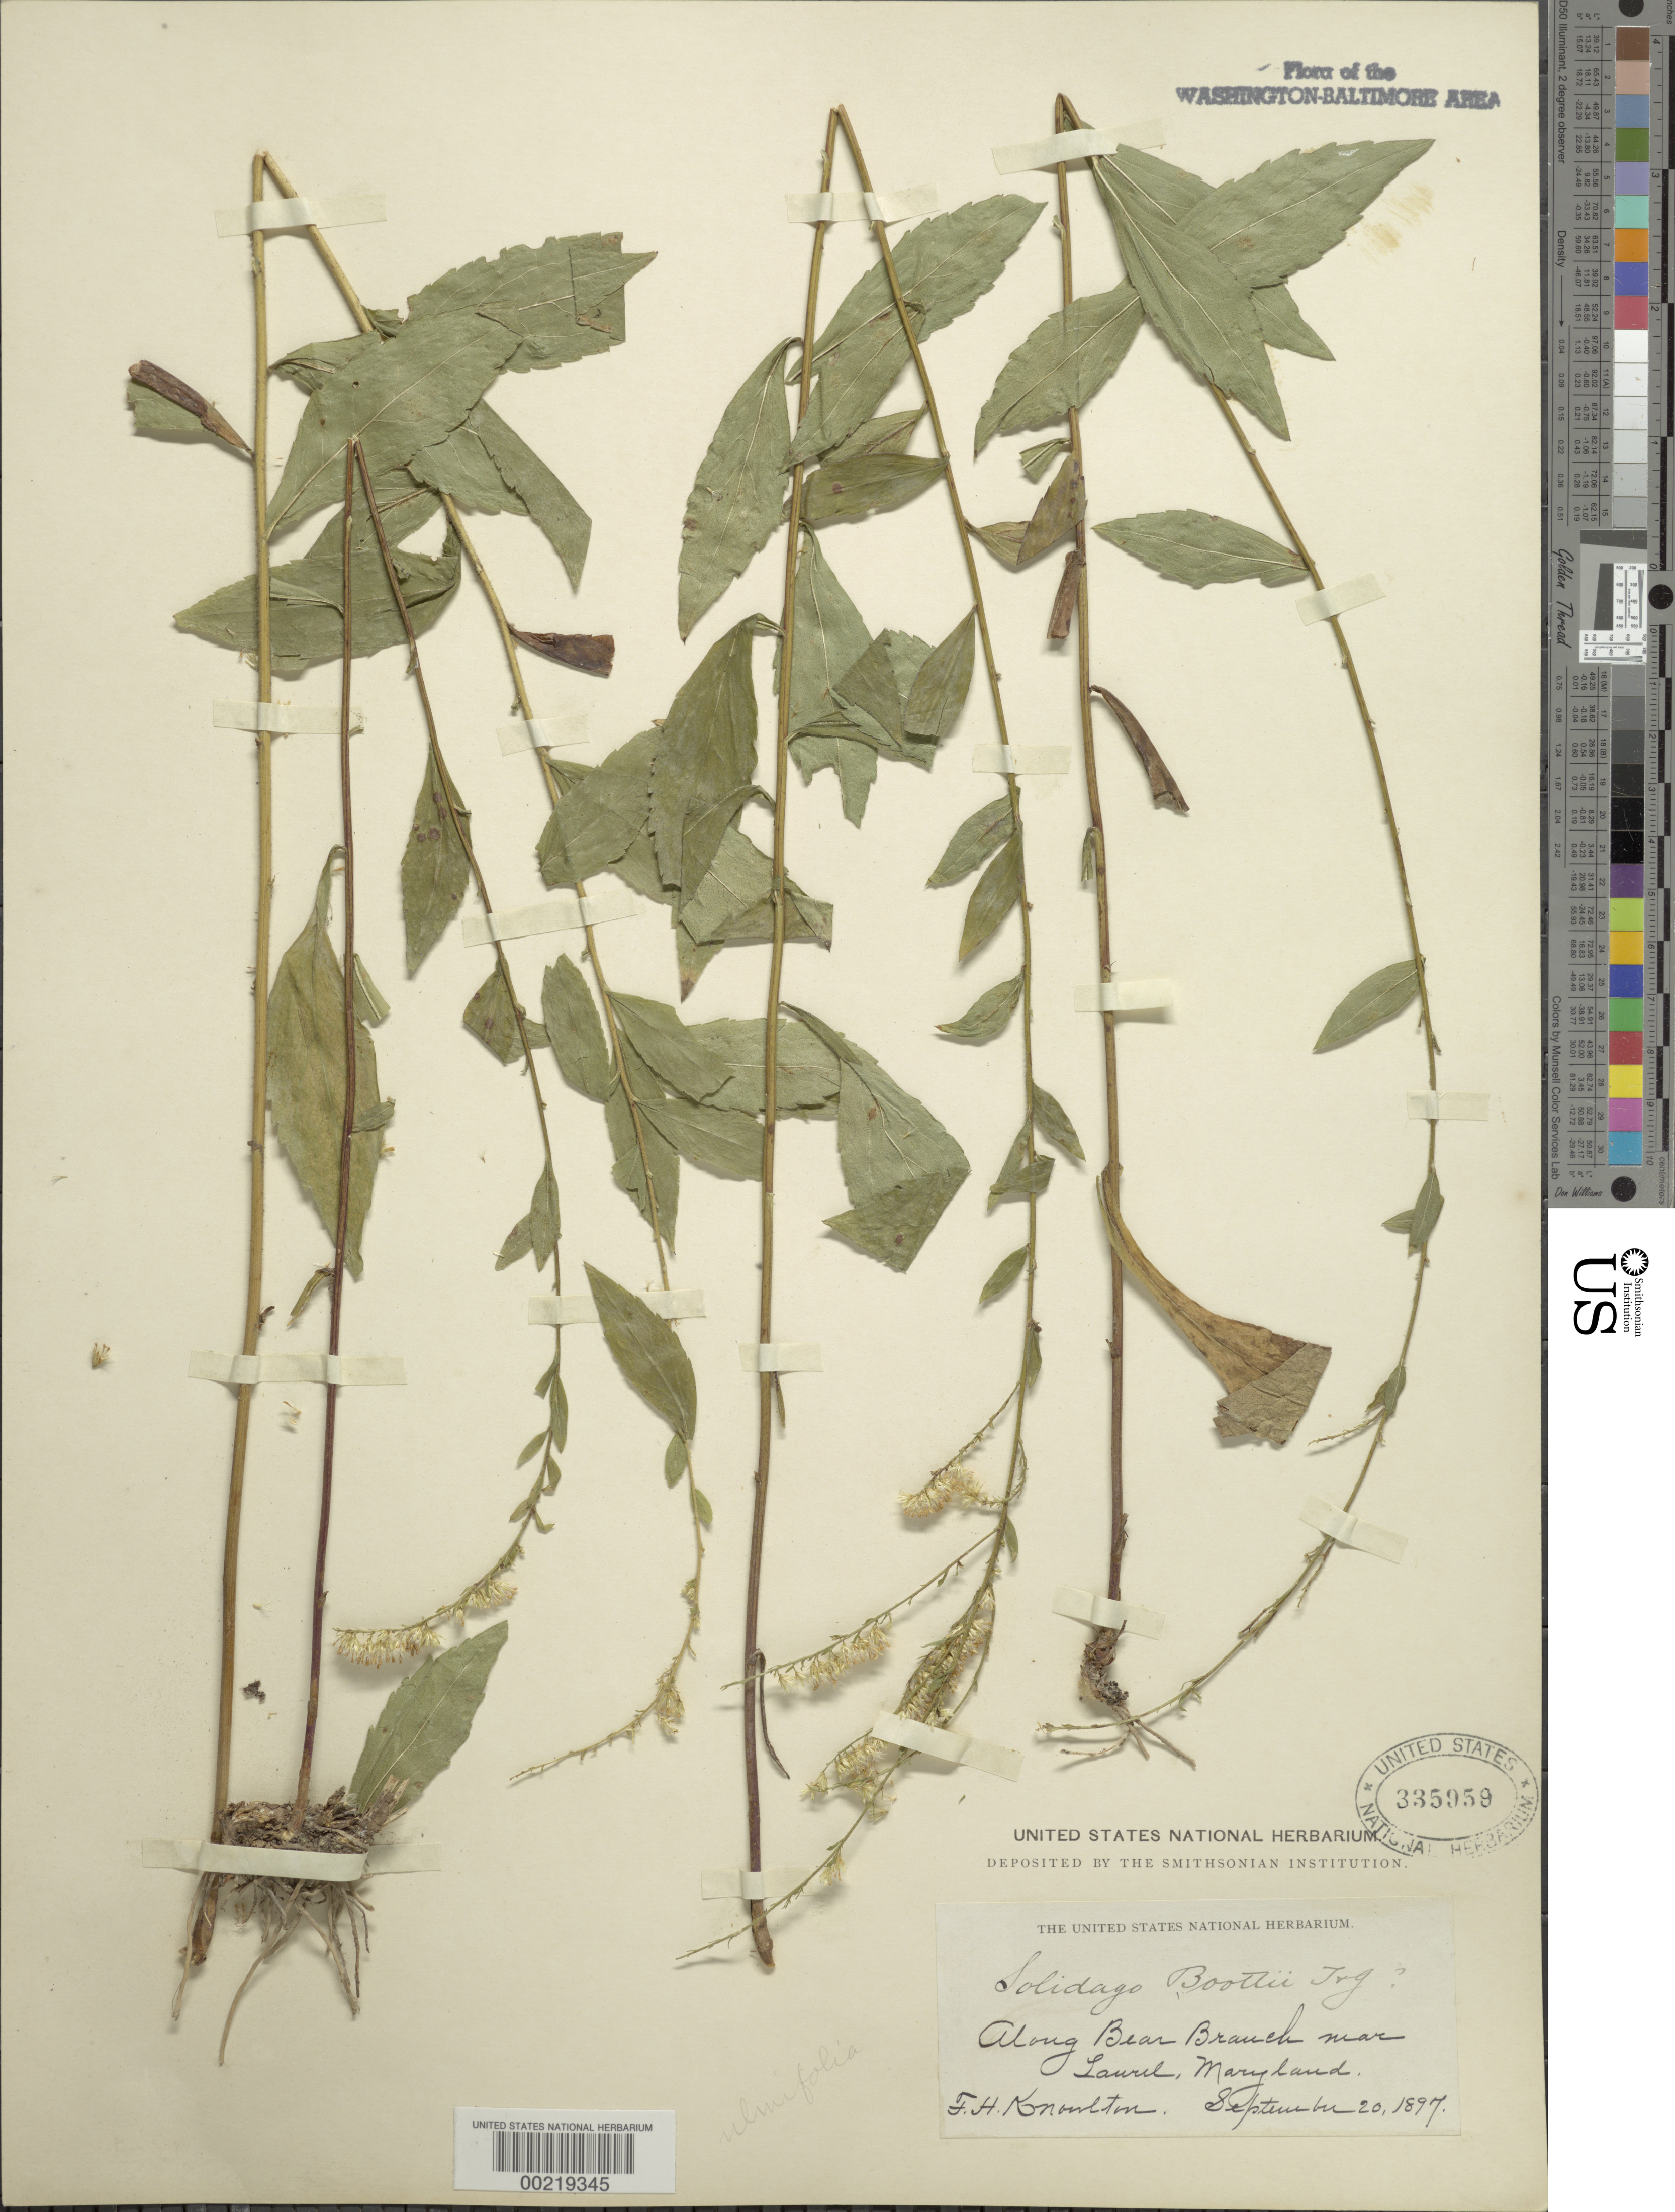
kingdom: Plantae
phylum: Tracheophyta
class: Magnoliopsida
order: Asterales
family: Asteraceae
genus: Solidago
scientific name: Solidago ulmifolia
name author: Muhl. ex Willd.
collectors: F. H. Knowlton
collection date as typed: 20 Sep 1897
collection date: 1897-09-20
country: United States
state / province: Maryland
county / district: Prince George's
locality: Bear Branch, Laurel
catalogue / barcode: US 335959